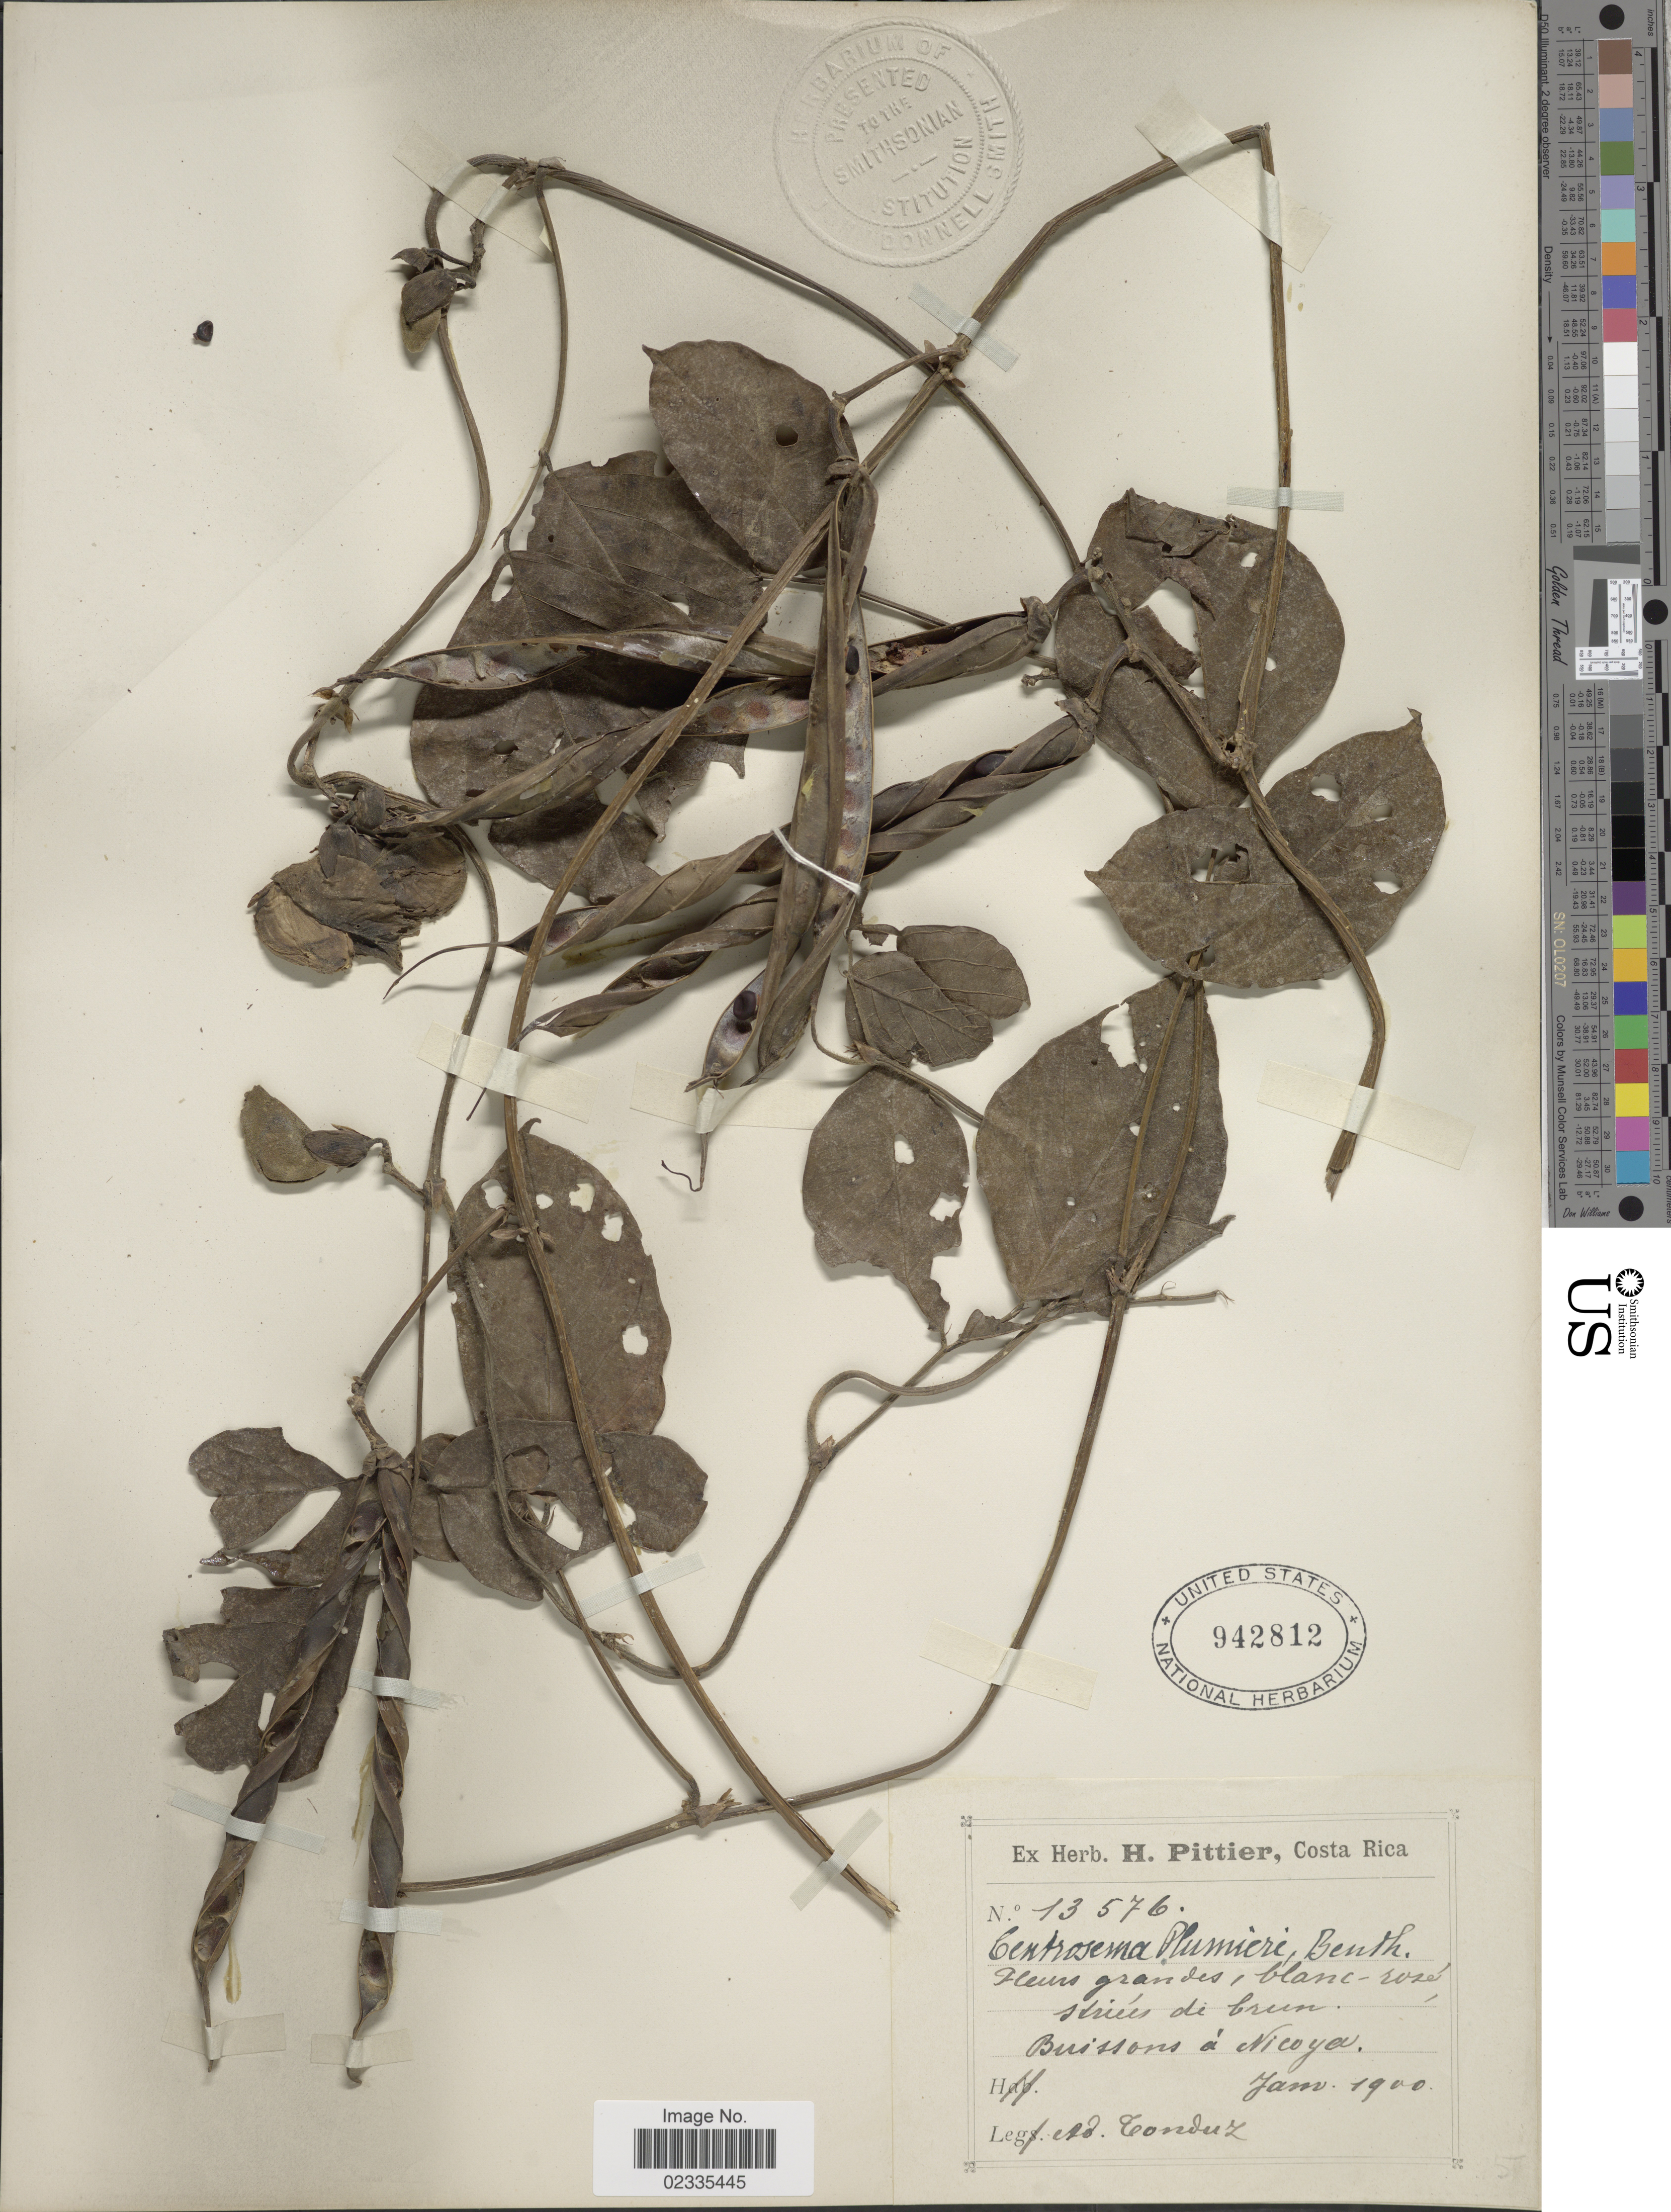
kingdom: Plantae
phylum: Tracheophyta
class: Magnoliopsida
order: Fabales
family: Fabaceae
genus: Centrosema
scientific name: Centrosema plumieri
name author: (Turpin ex Pers.) Benth.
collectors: A. Tonduz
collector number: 13576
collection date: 1900-01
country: Costa Rica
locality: Buissons a Nicoya.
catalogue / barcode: US 942812